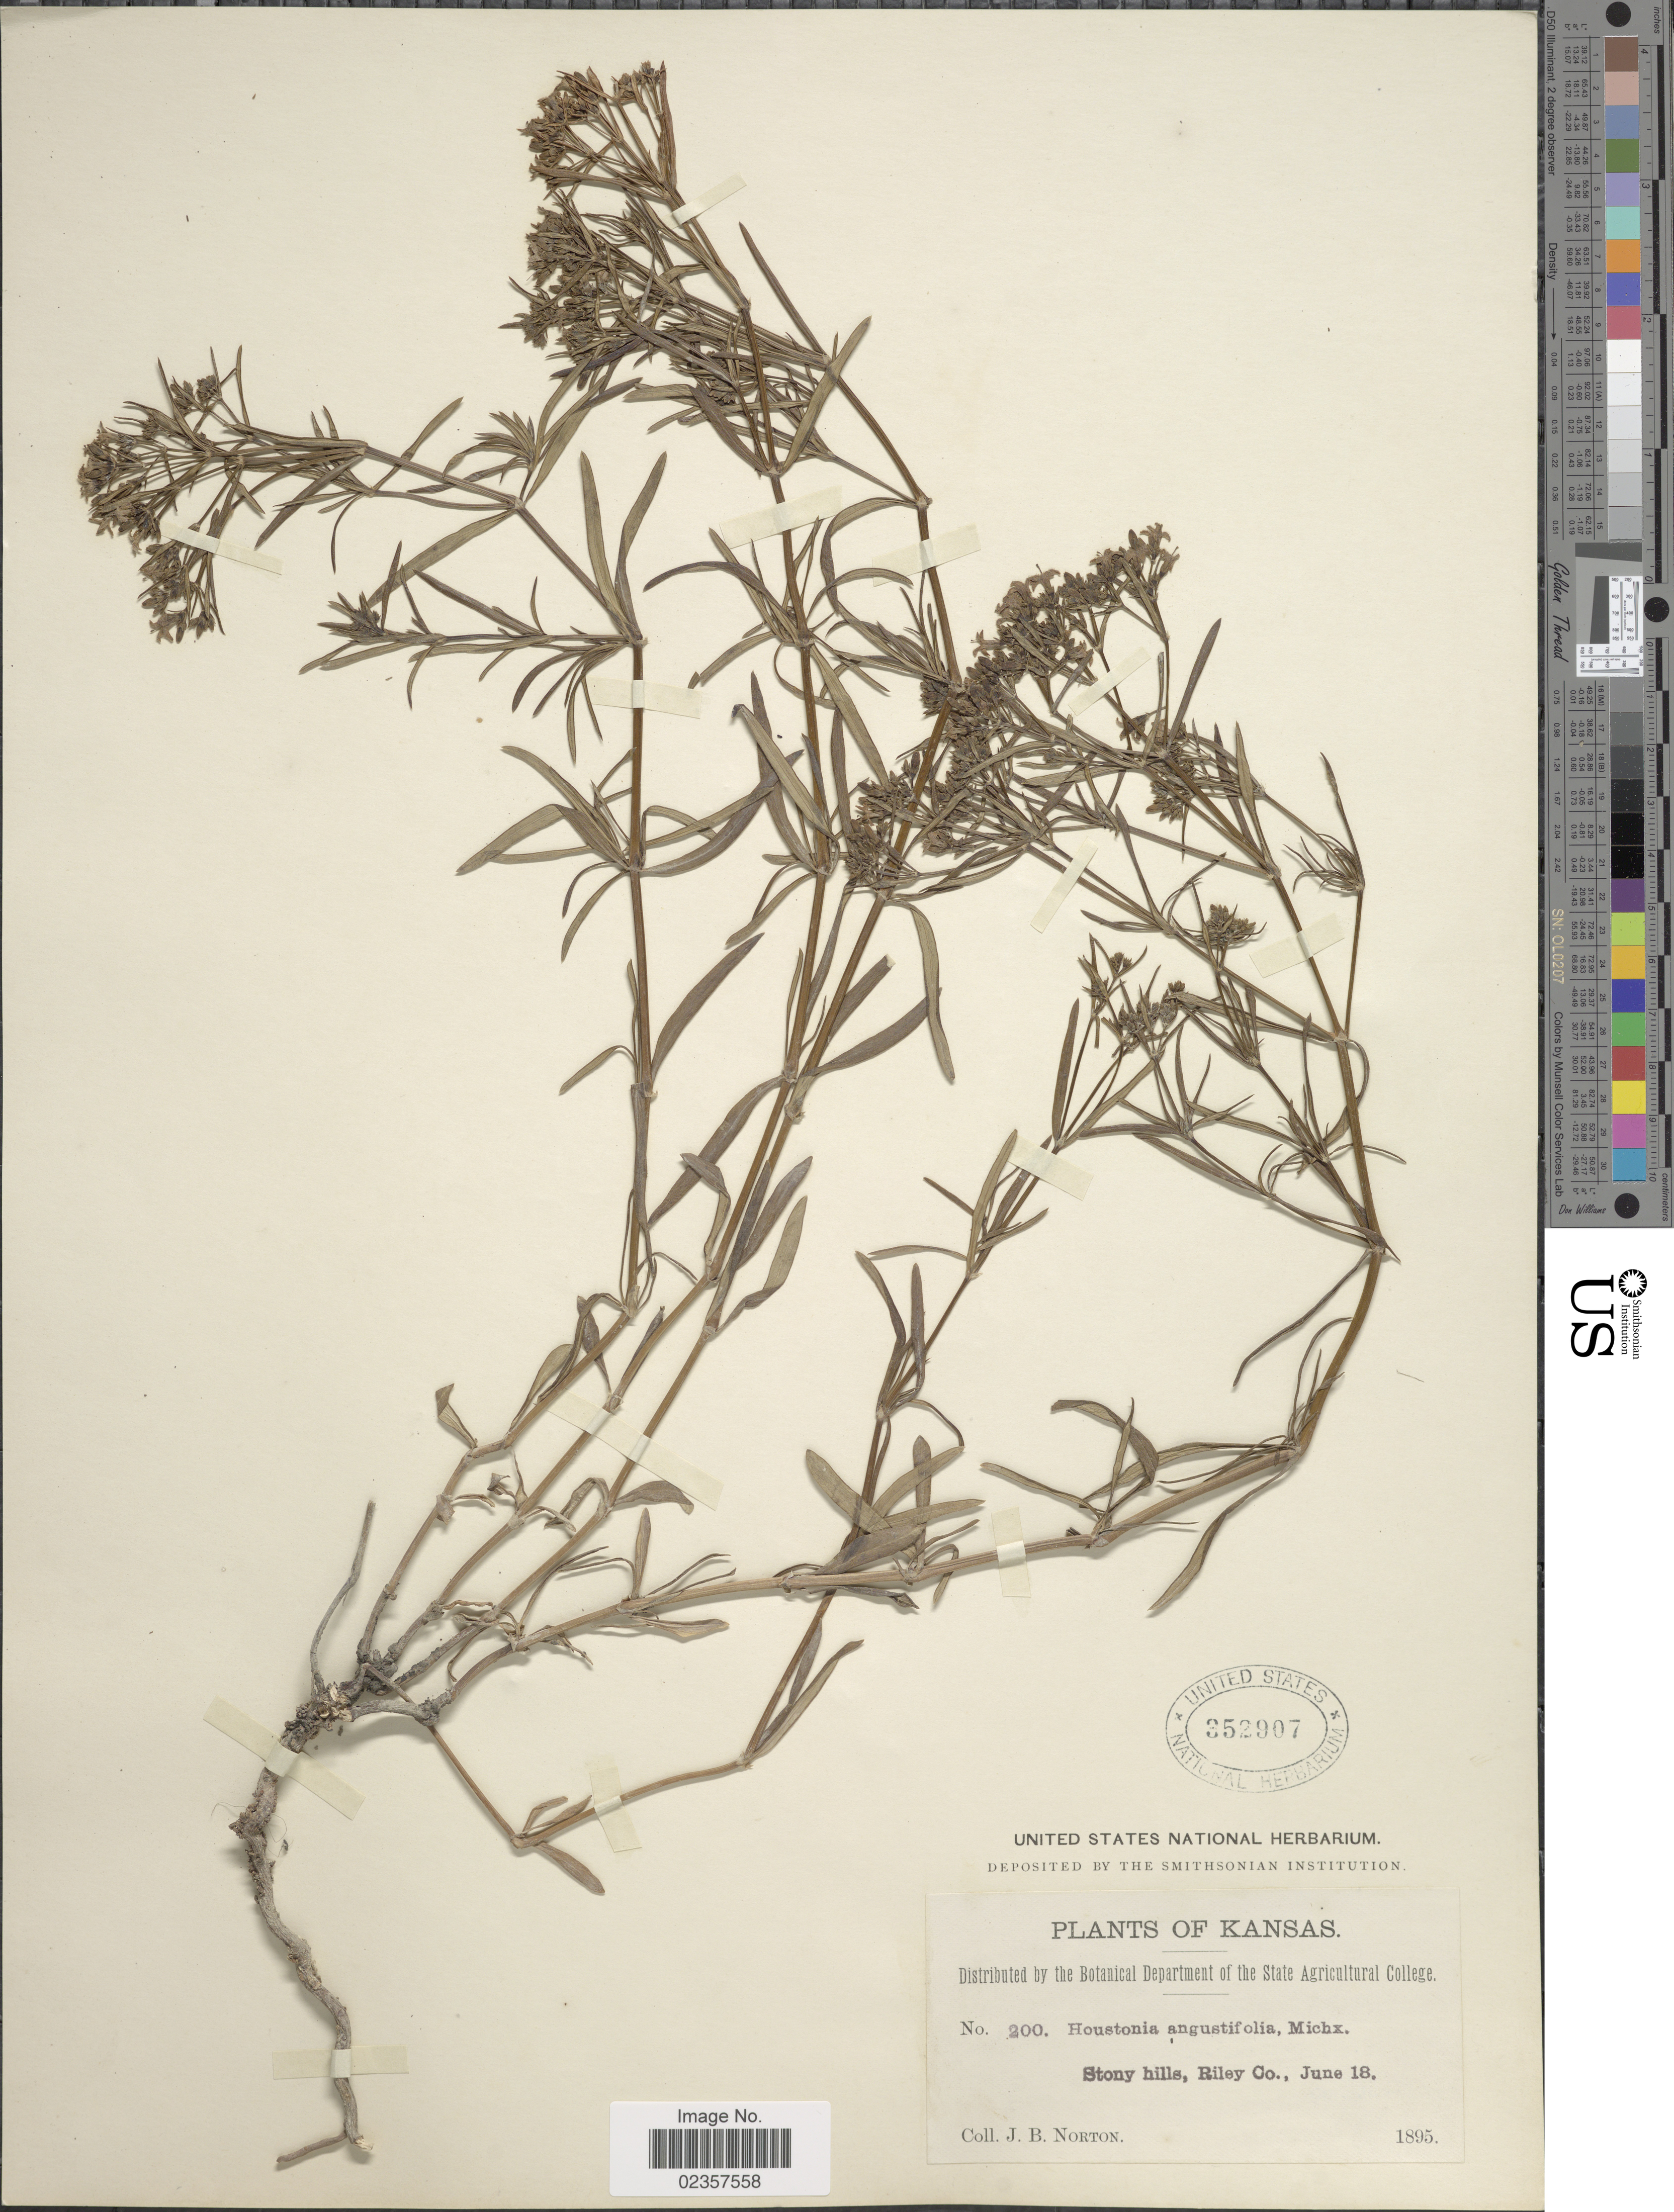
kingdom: Plantae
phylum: Tracheophyta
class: Magnoliopsida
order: Gentianales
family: Rubiaceae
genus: Houstonia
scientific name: Houstonia nigricans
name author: (Lam.) Fernald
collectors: J. B. Norton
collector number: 200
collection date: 1895-06-18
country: United States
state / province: Kansas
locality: Stony hills, Riley Co.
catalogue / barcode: US 352907